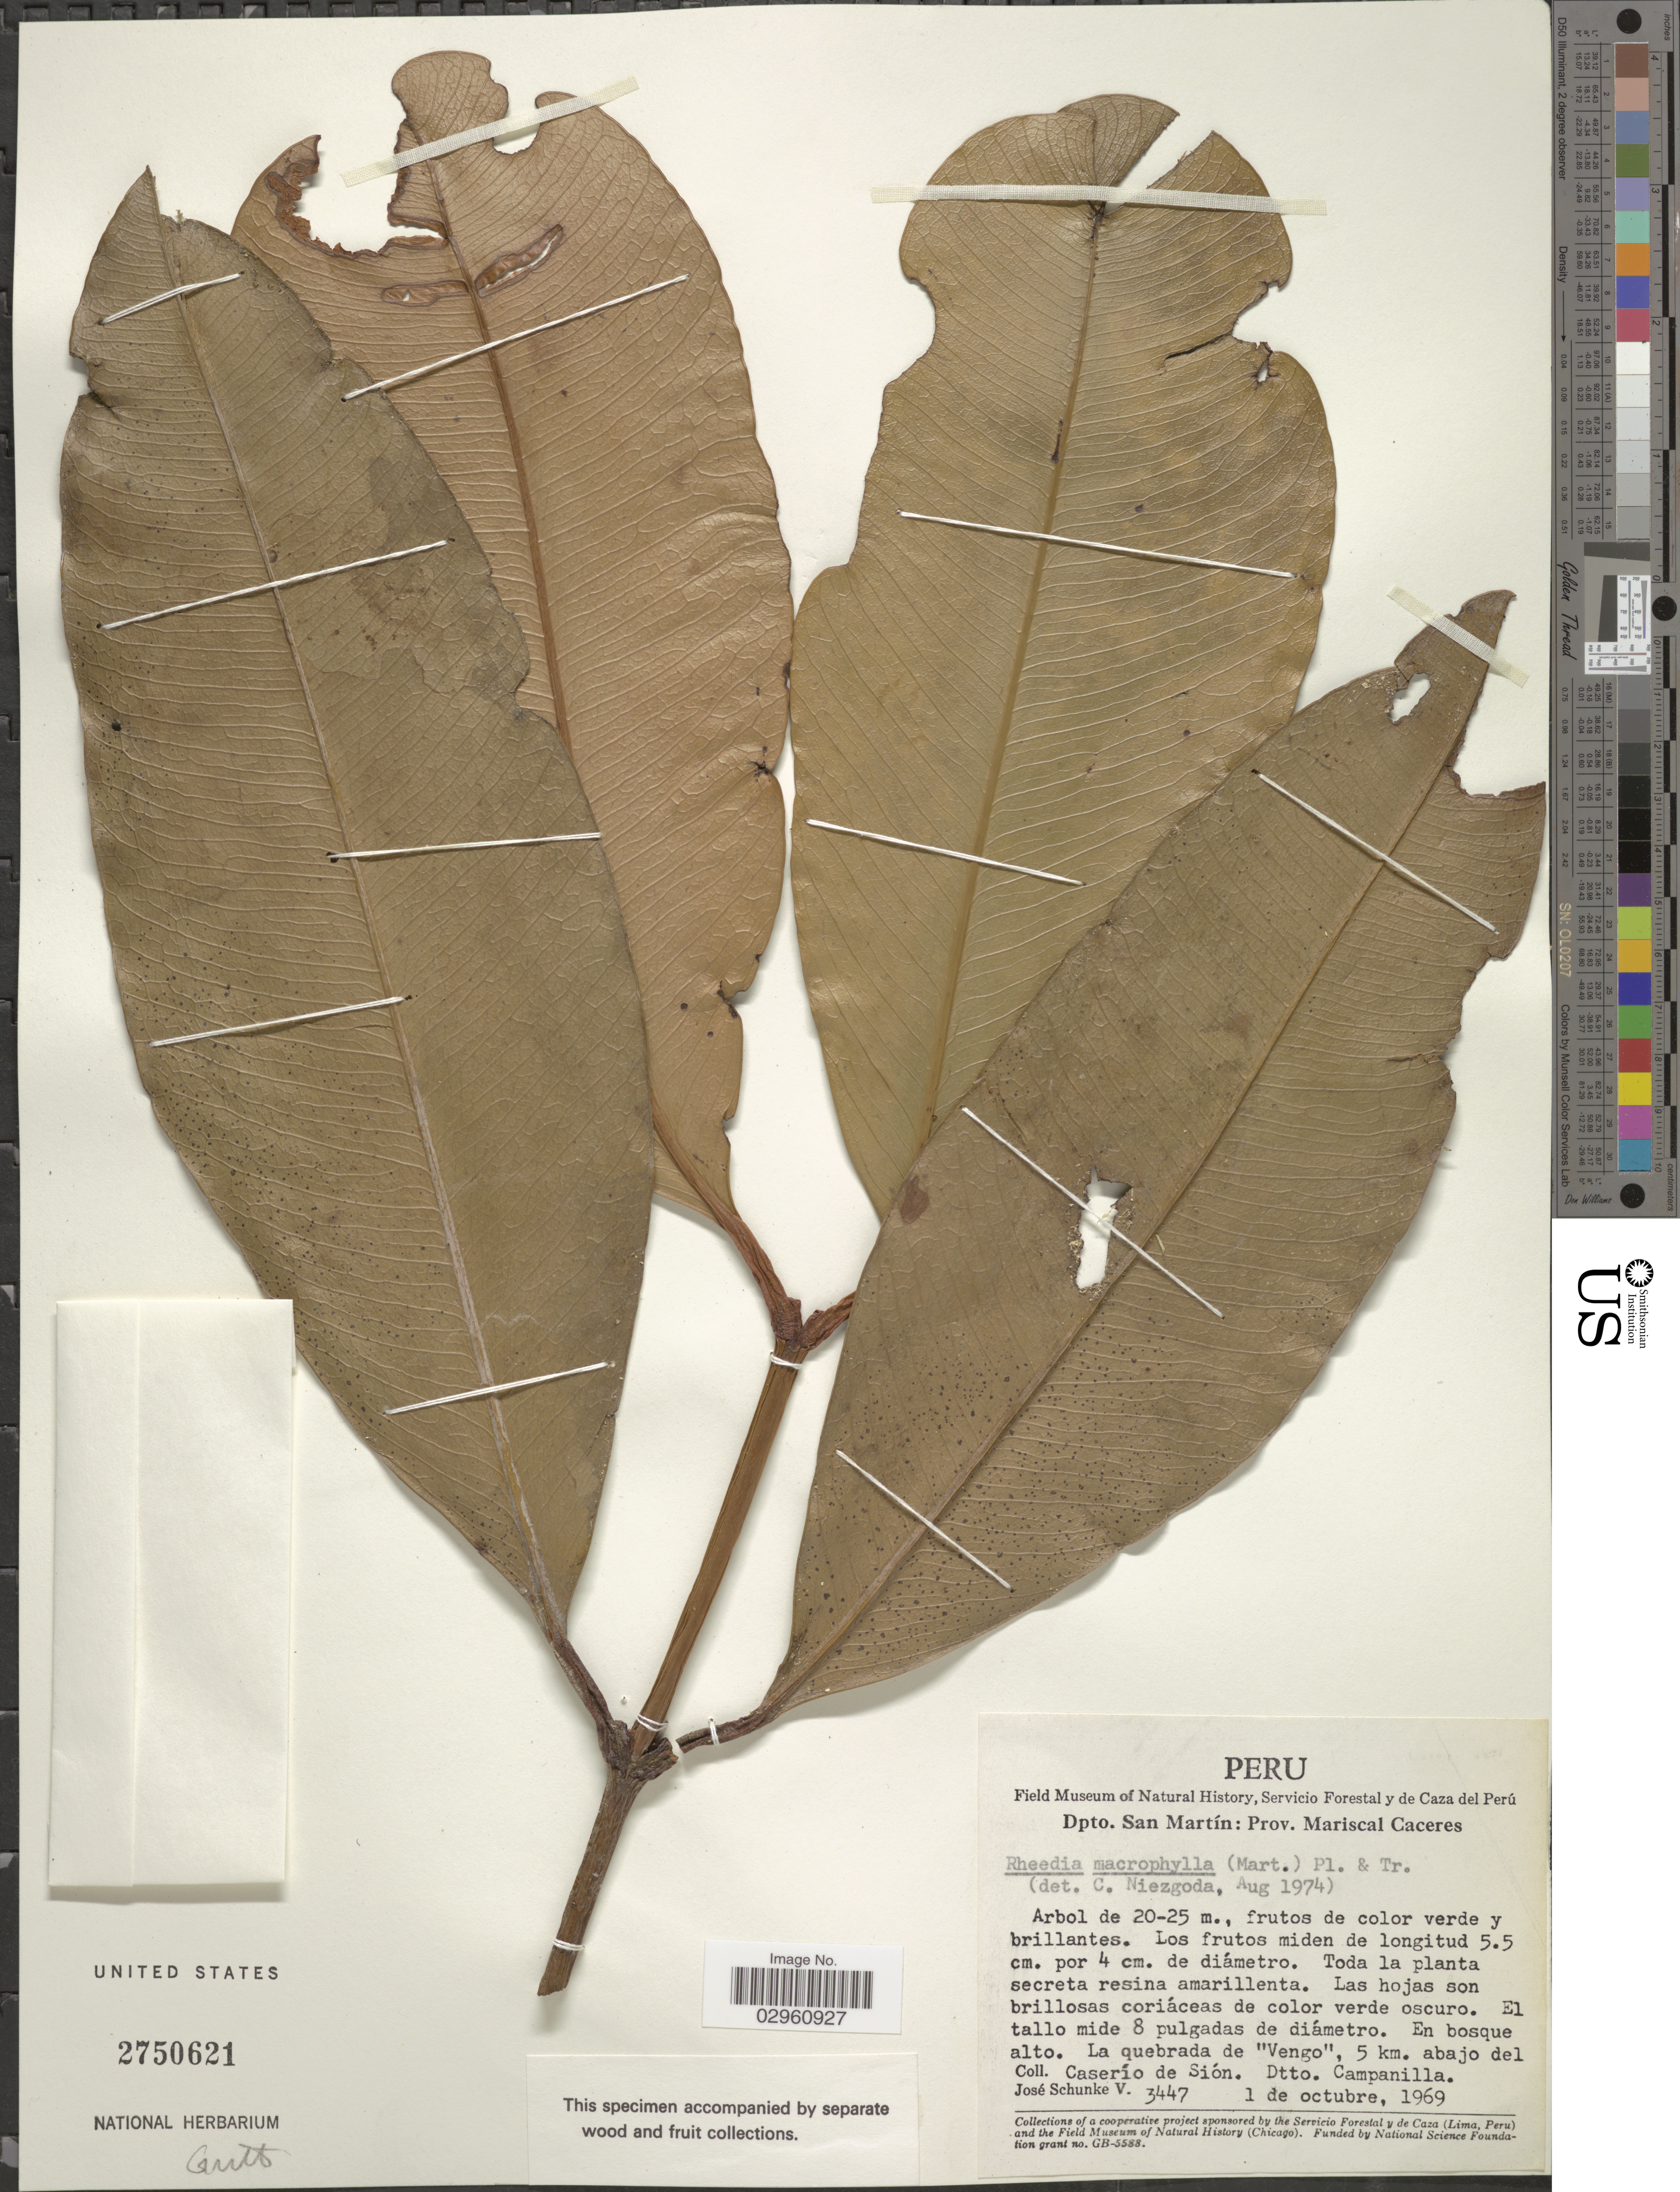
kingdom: Plantae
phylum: Tracheophyta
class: Magnoliopsida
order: Malpighiales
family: Clusiaceae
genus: Garcinia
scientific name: Garcinia macrophylla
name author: Mart.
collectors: J. Schunke Vigo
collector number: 3447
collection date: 1969-10-01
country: Peru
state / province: San Martín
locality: Dpto. San Martín: Prov. Mariscal Caceres. La quebrada de "Vengo", 5 km. abajo del Caserío de Sión. Dtto. Campanilla.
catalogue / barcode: US 2750621